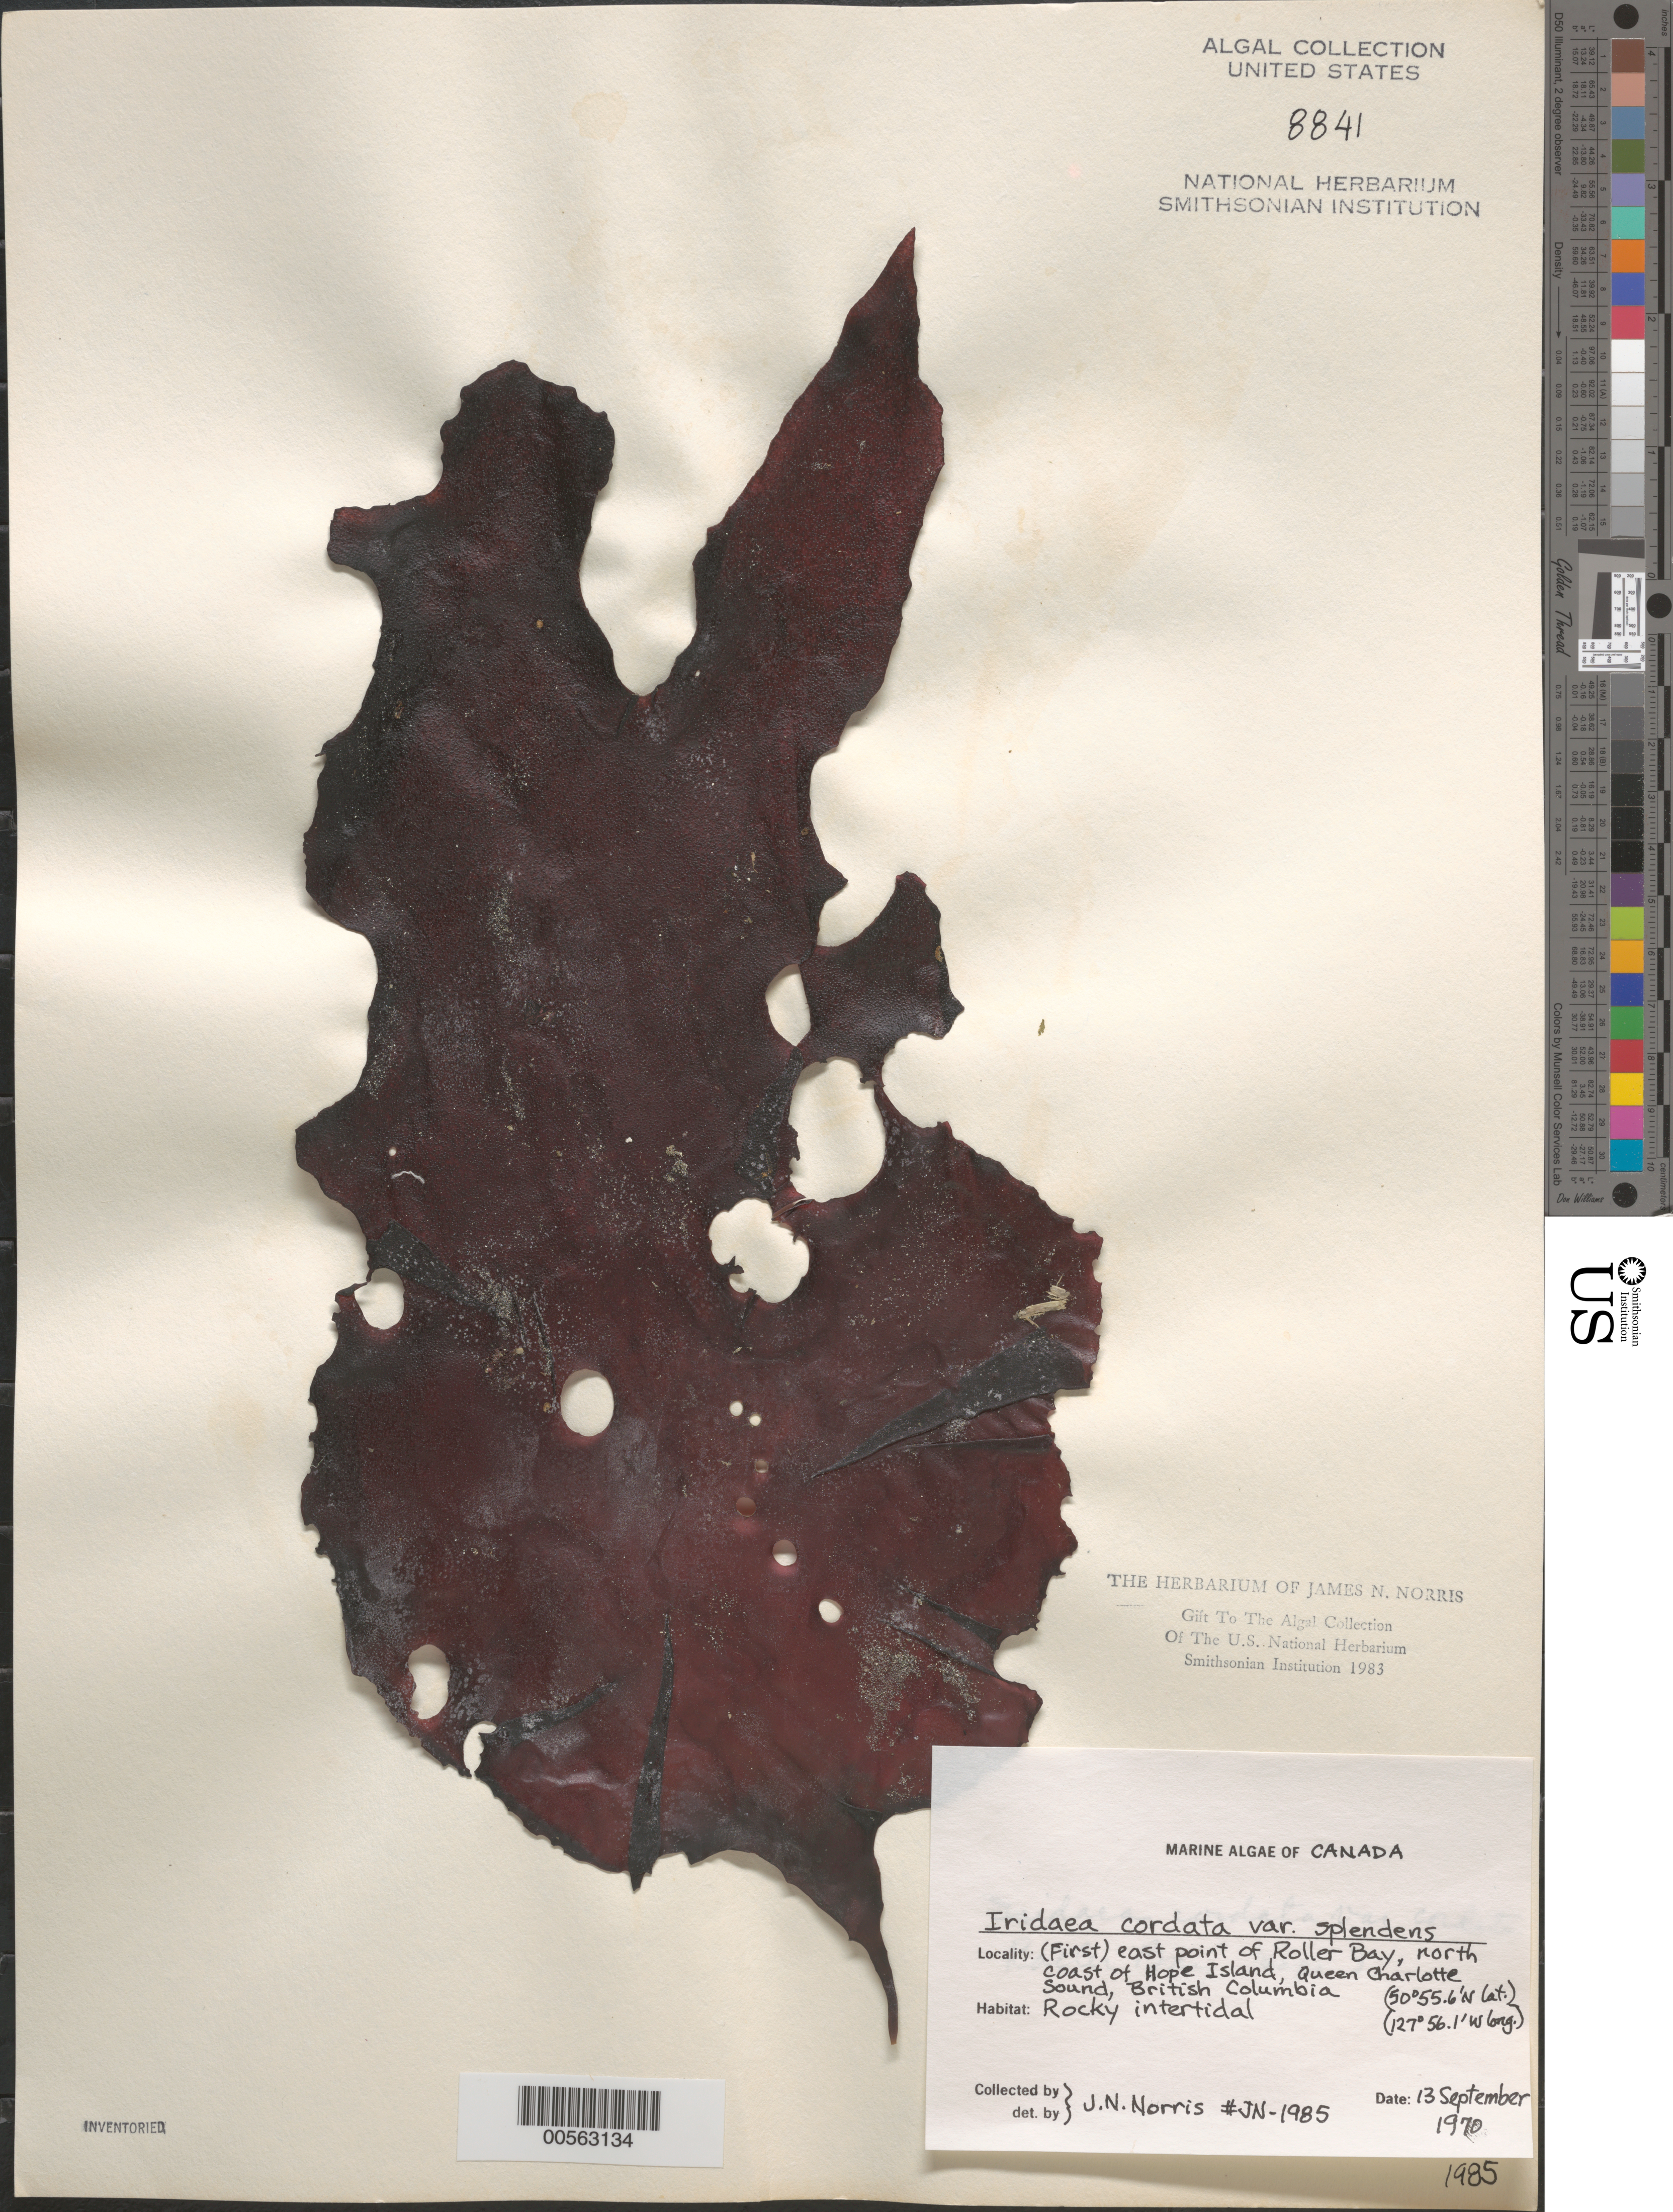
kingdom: Plantae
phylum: Rhodophyta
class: Florideophyceae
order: Gigartinales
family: Gigartinaceae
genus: Iridaea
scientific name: Iridaea cordata var. splendens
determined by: Norris, James N.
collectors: J. N. Norris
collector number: JN-1985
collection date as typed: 13 Sep 1970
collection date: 1970-09-13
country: Canada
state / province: British Columbia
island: Hope Island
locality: Roller Bay, Queen Charlotte Sound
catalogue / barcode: US 8841